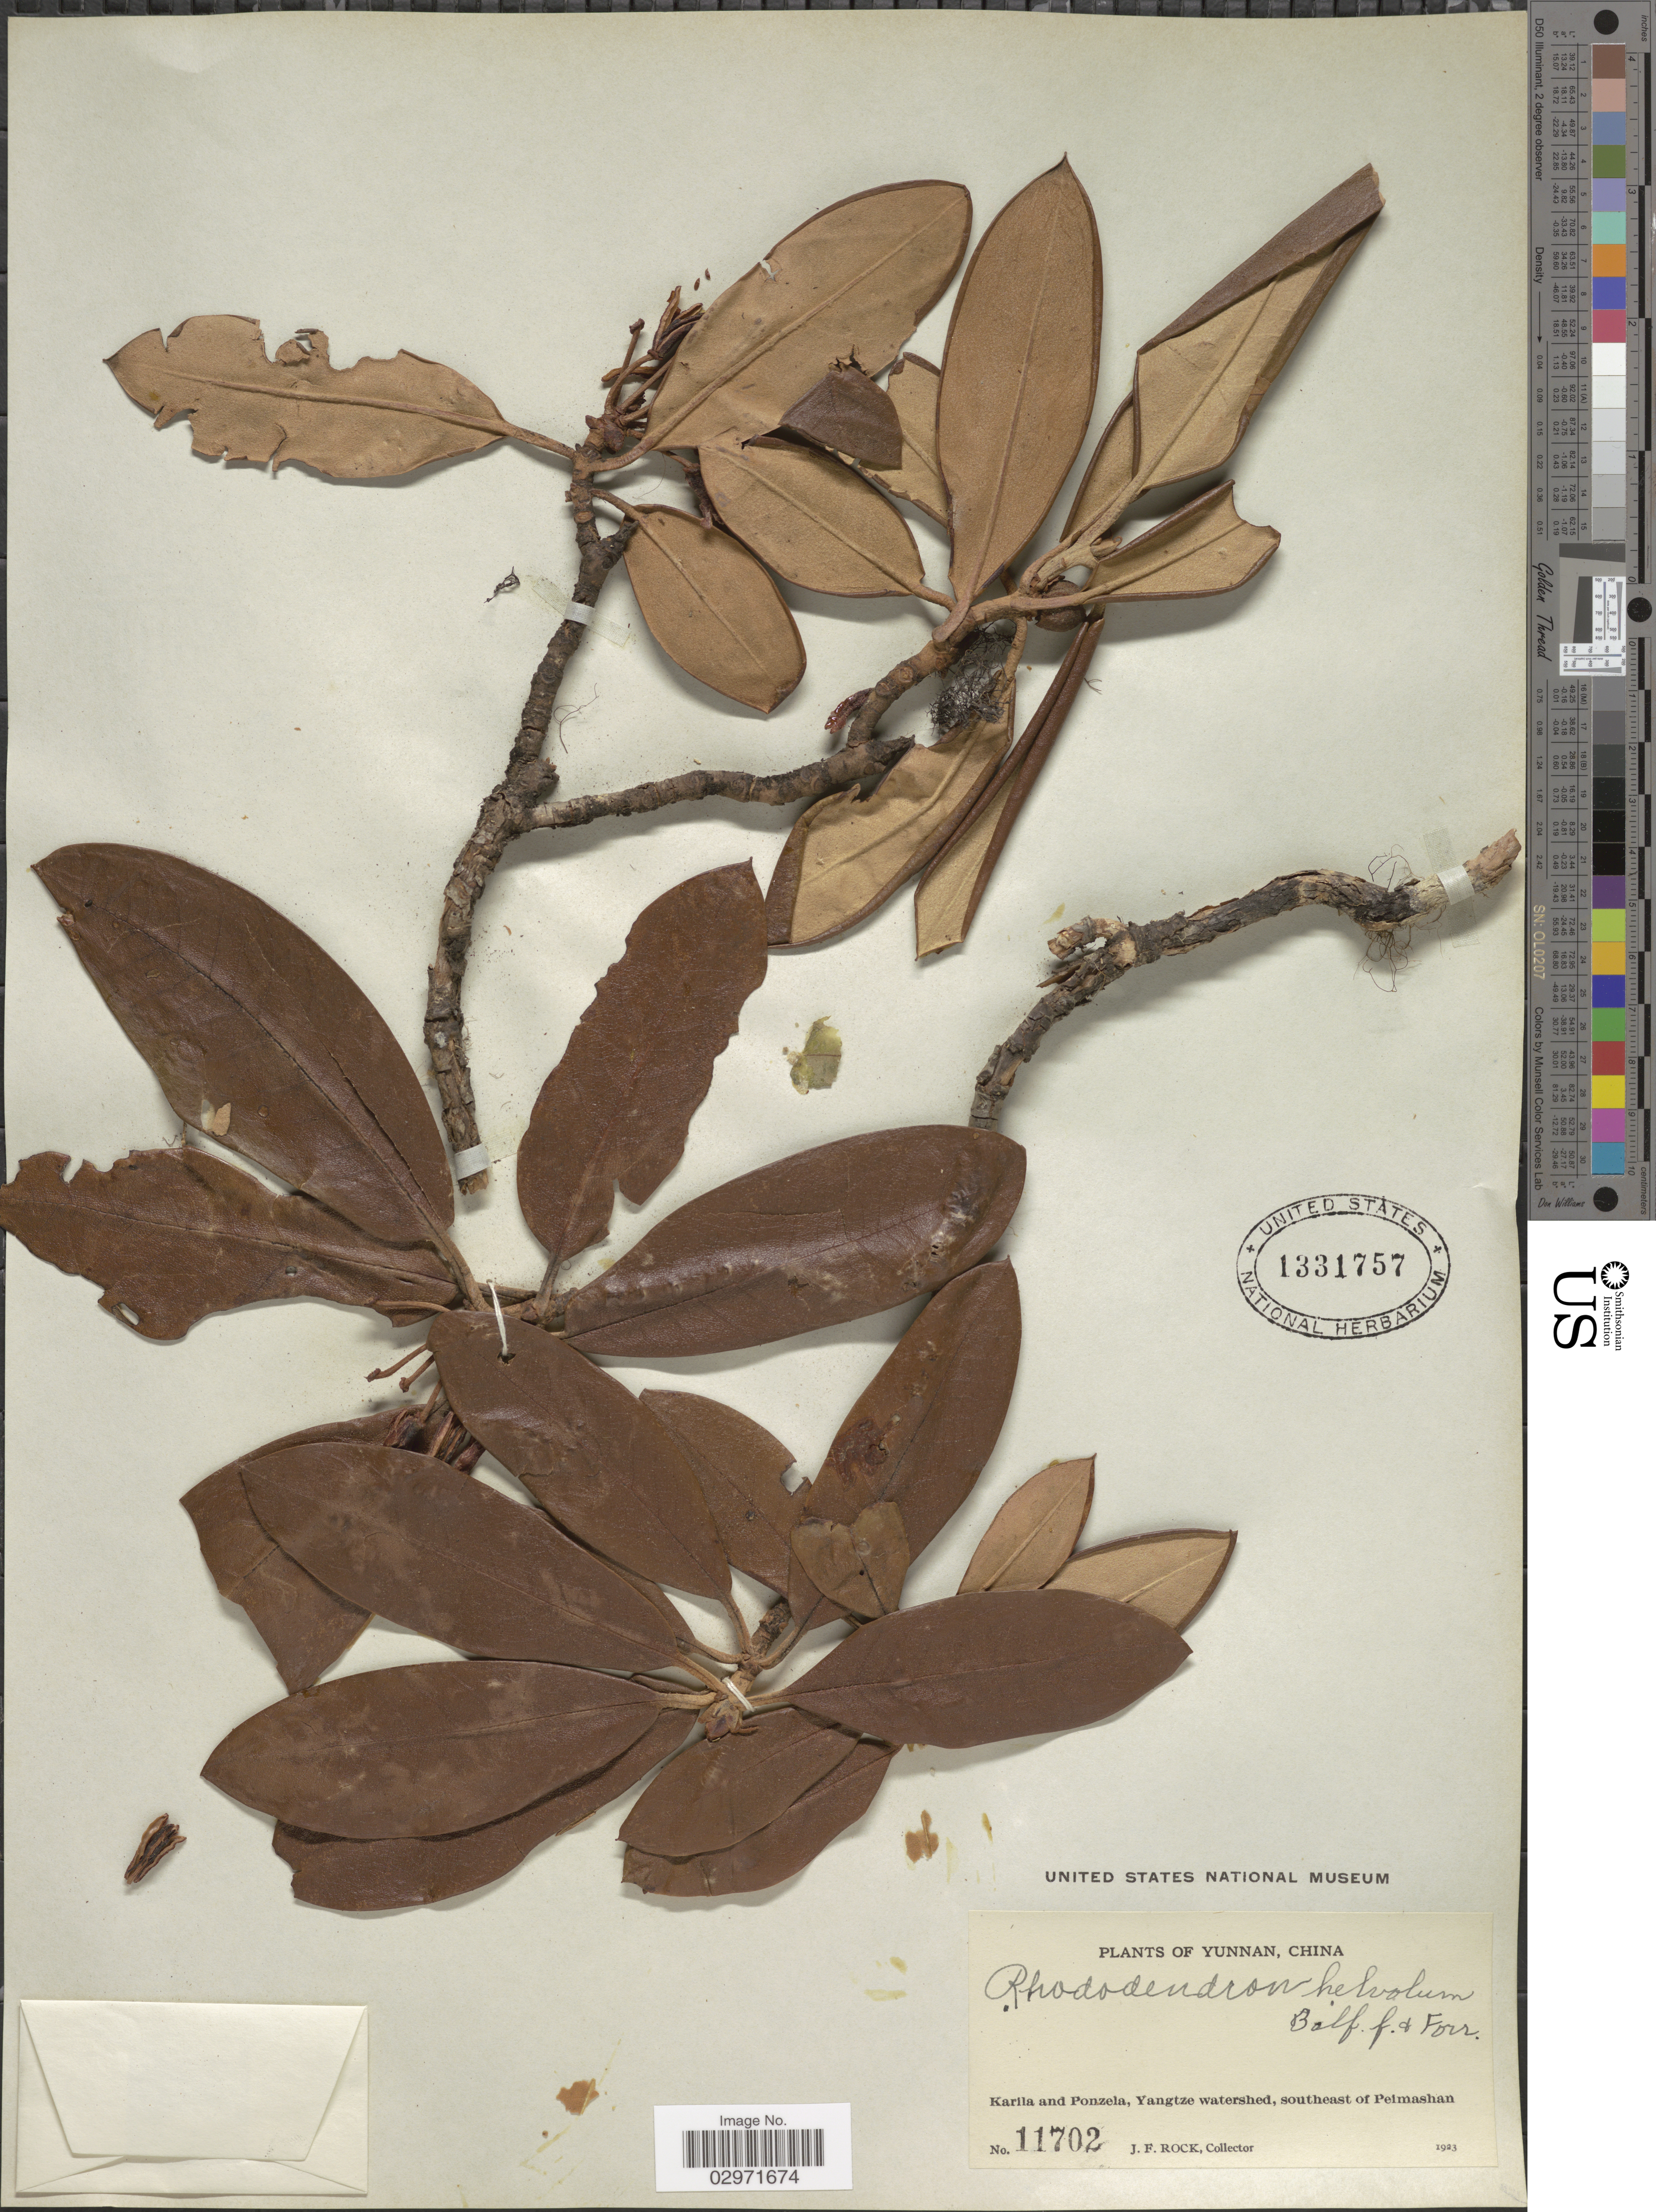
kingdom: Plantae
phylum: Tracheophyta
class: Magnoliopsida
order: Ericales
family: Ericaceae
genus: Rhododendron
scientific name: Rhododendron levistratum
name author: Balf. f. & Forrest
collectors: J. Rock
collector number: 11702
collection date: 1923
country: China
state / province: Yunnan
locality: Karila and Ponzela, Yangtze watershed, southeast of Peimashan.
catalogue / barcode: US 1331757